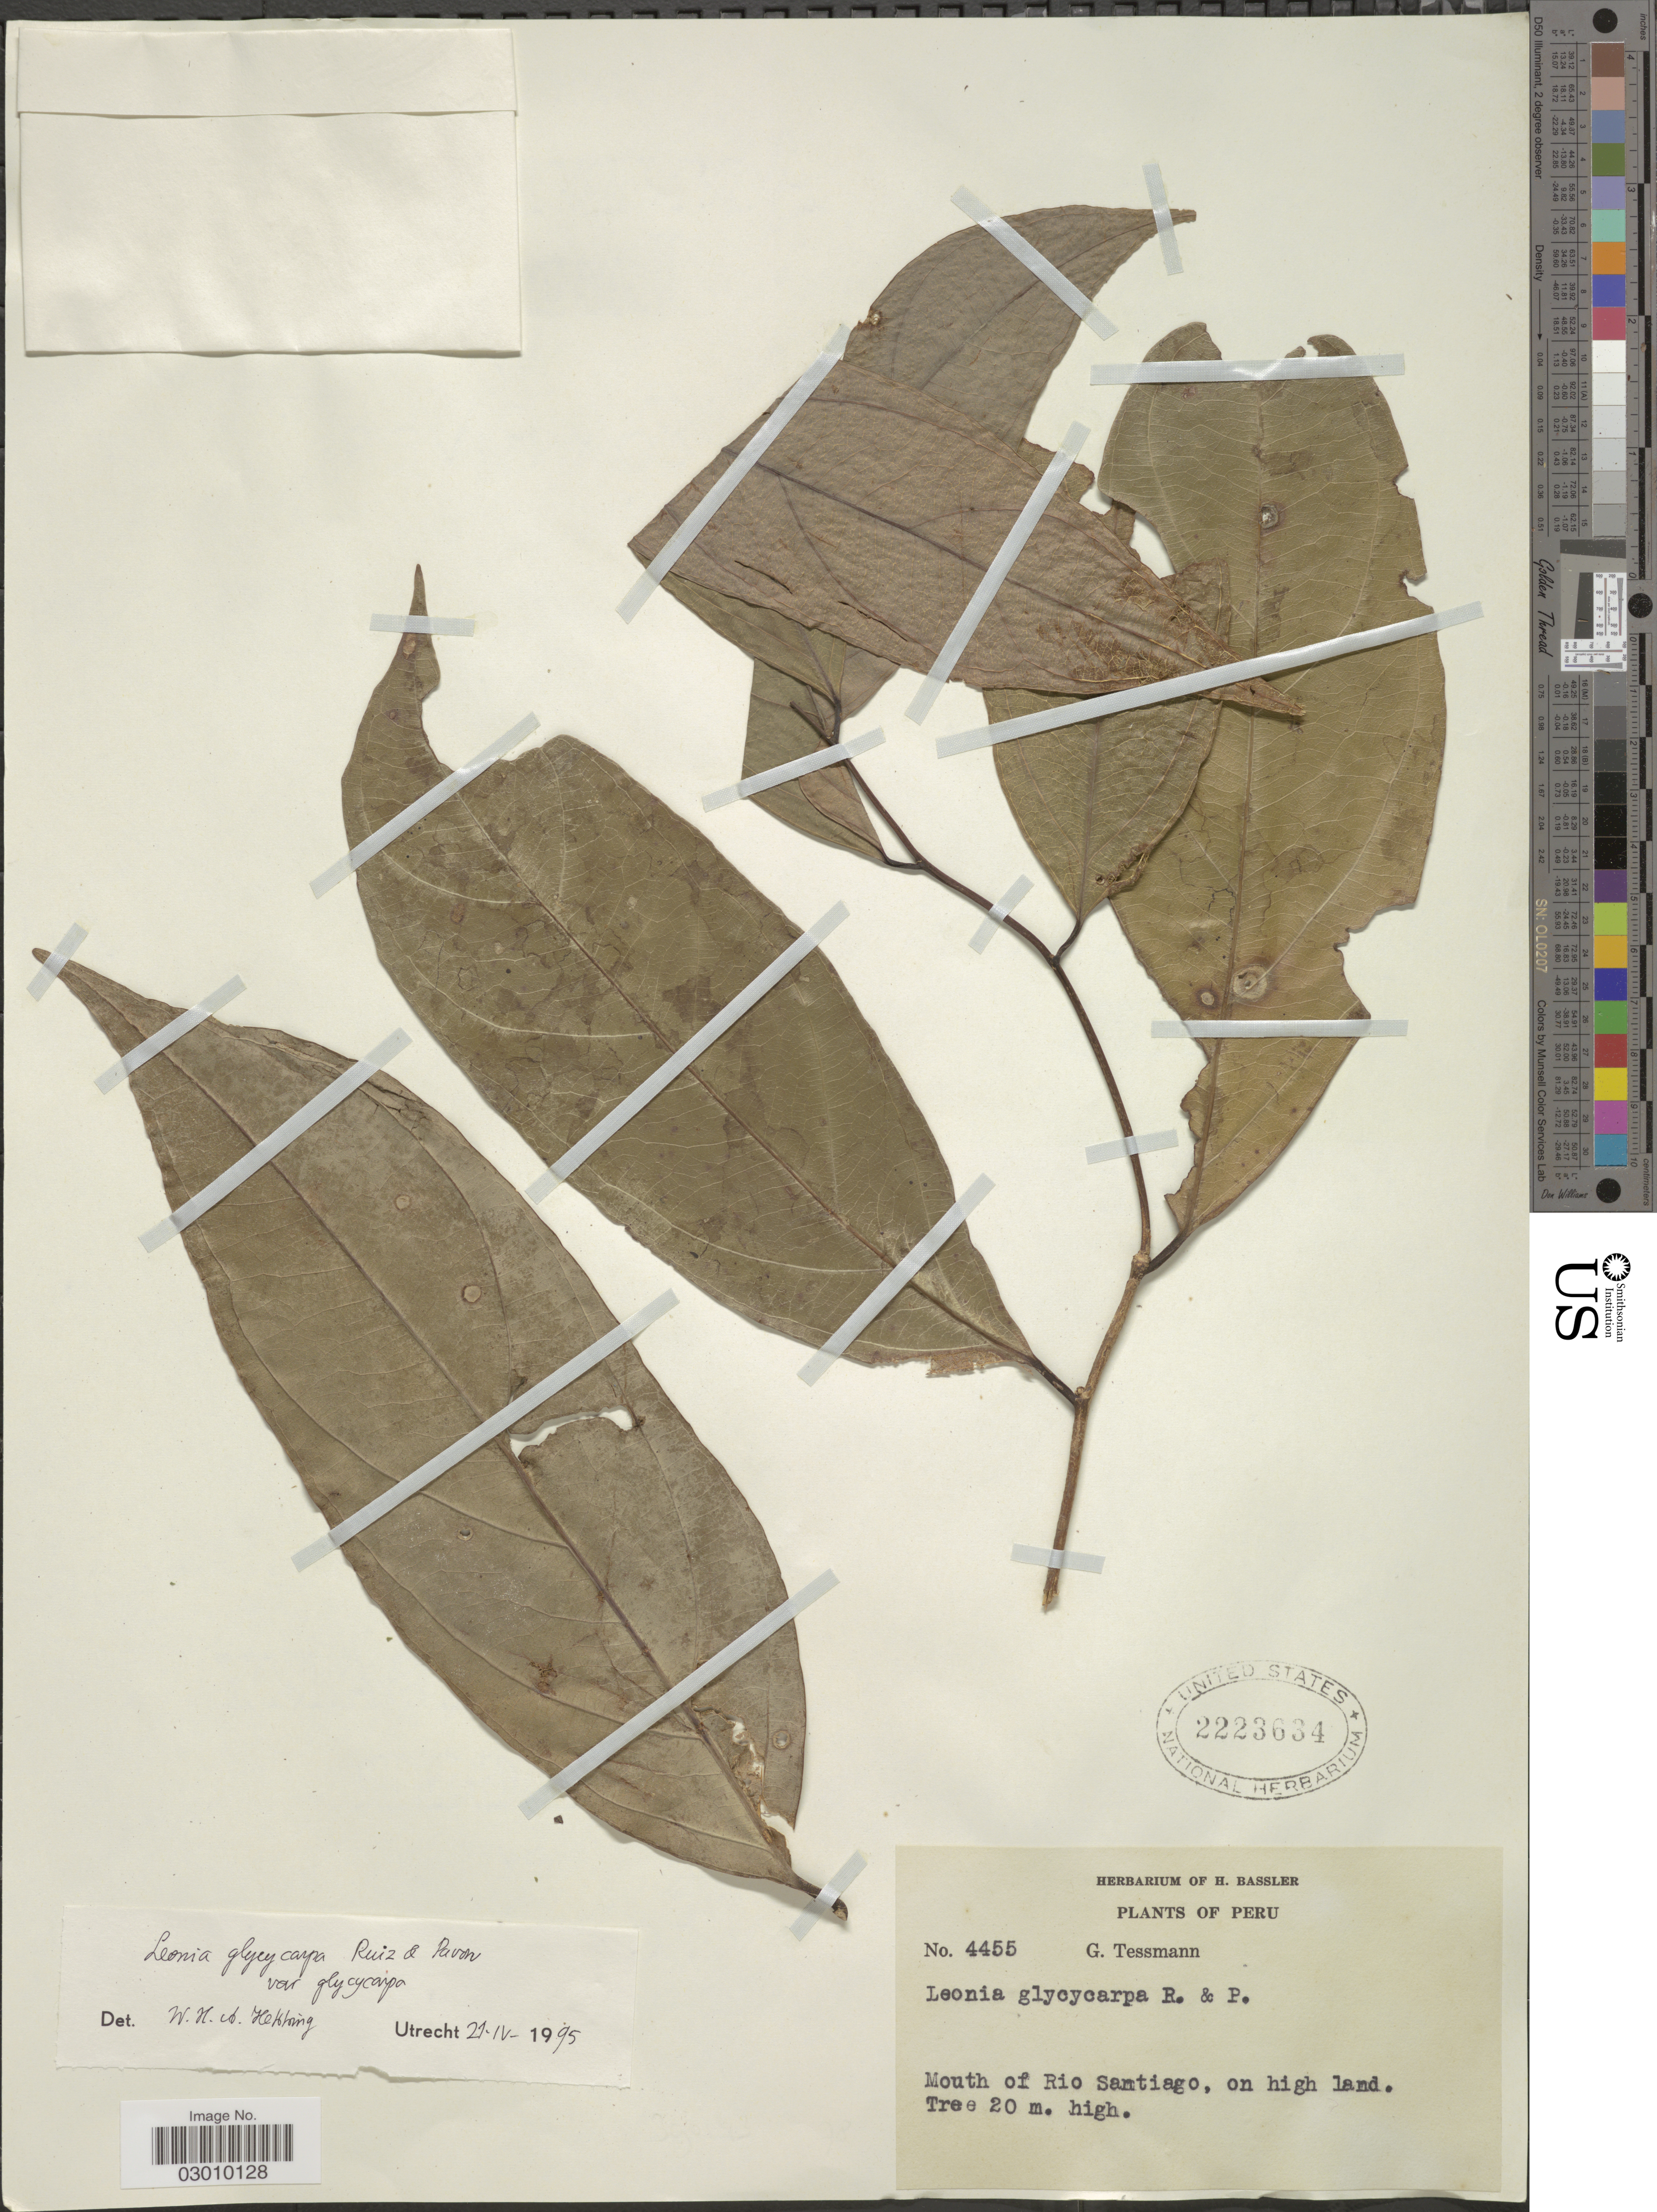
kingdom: Plantae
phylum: Tracheophyta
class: Magnoliopsida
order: Malpighiales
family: Violaceae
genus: Leonia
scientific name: Leonia glycycarpa var. glycycarpa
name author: Ruiz & Pav.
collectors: G. Tessmann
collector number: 4455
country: Peru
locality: Mouth of Rio Santiago, on high land.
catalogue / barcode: US 2223634